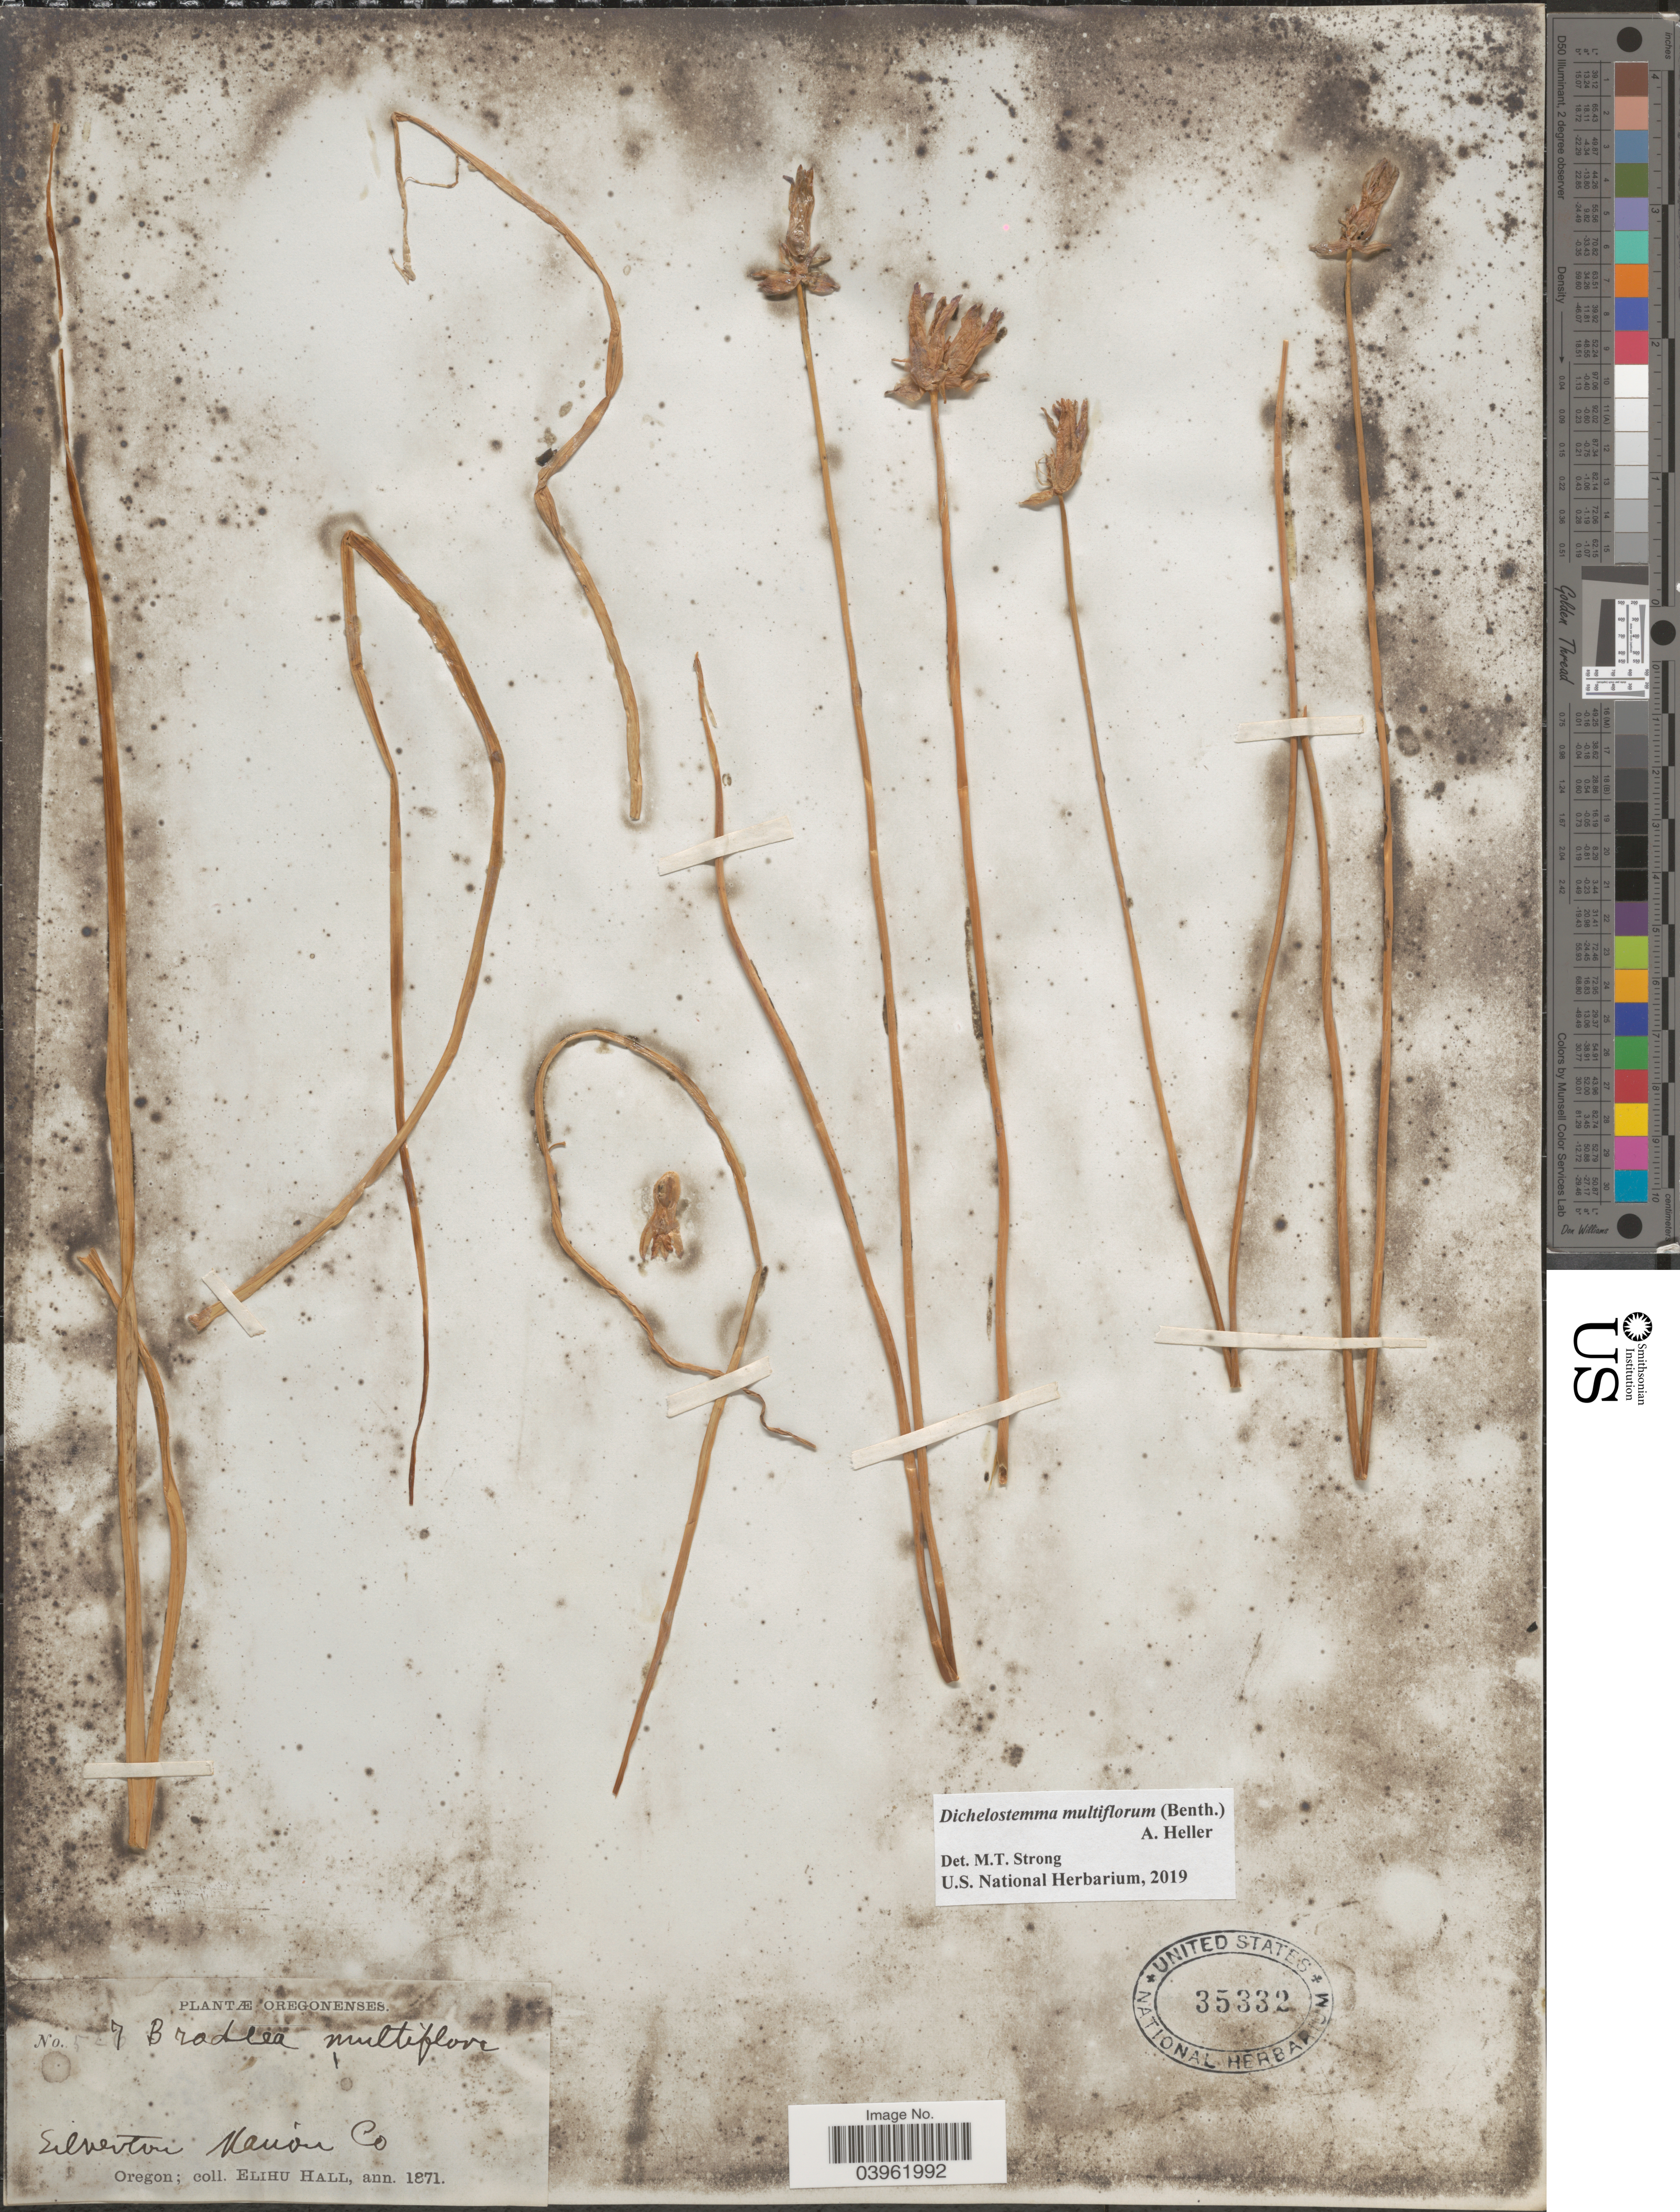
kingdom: Plantae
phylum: Tracheophyta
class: Liliopsida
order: Asparagales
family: Asparagaceae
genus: Dichelostemma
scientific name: Dichelostemma multiflorum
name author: (Benth.) A. Heller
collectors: E. Hall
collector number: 527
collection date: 1871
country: United States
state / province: Oregon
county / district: Marion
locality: Oregonenses. Silverton Marion Co.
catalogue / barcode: US 35332